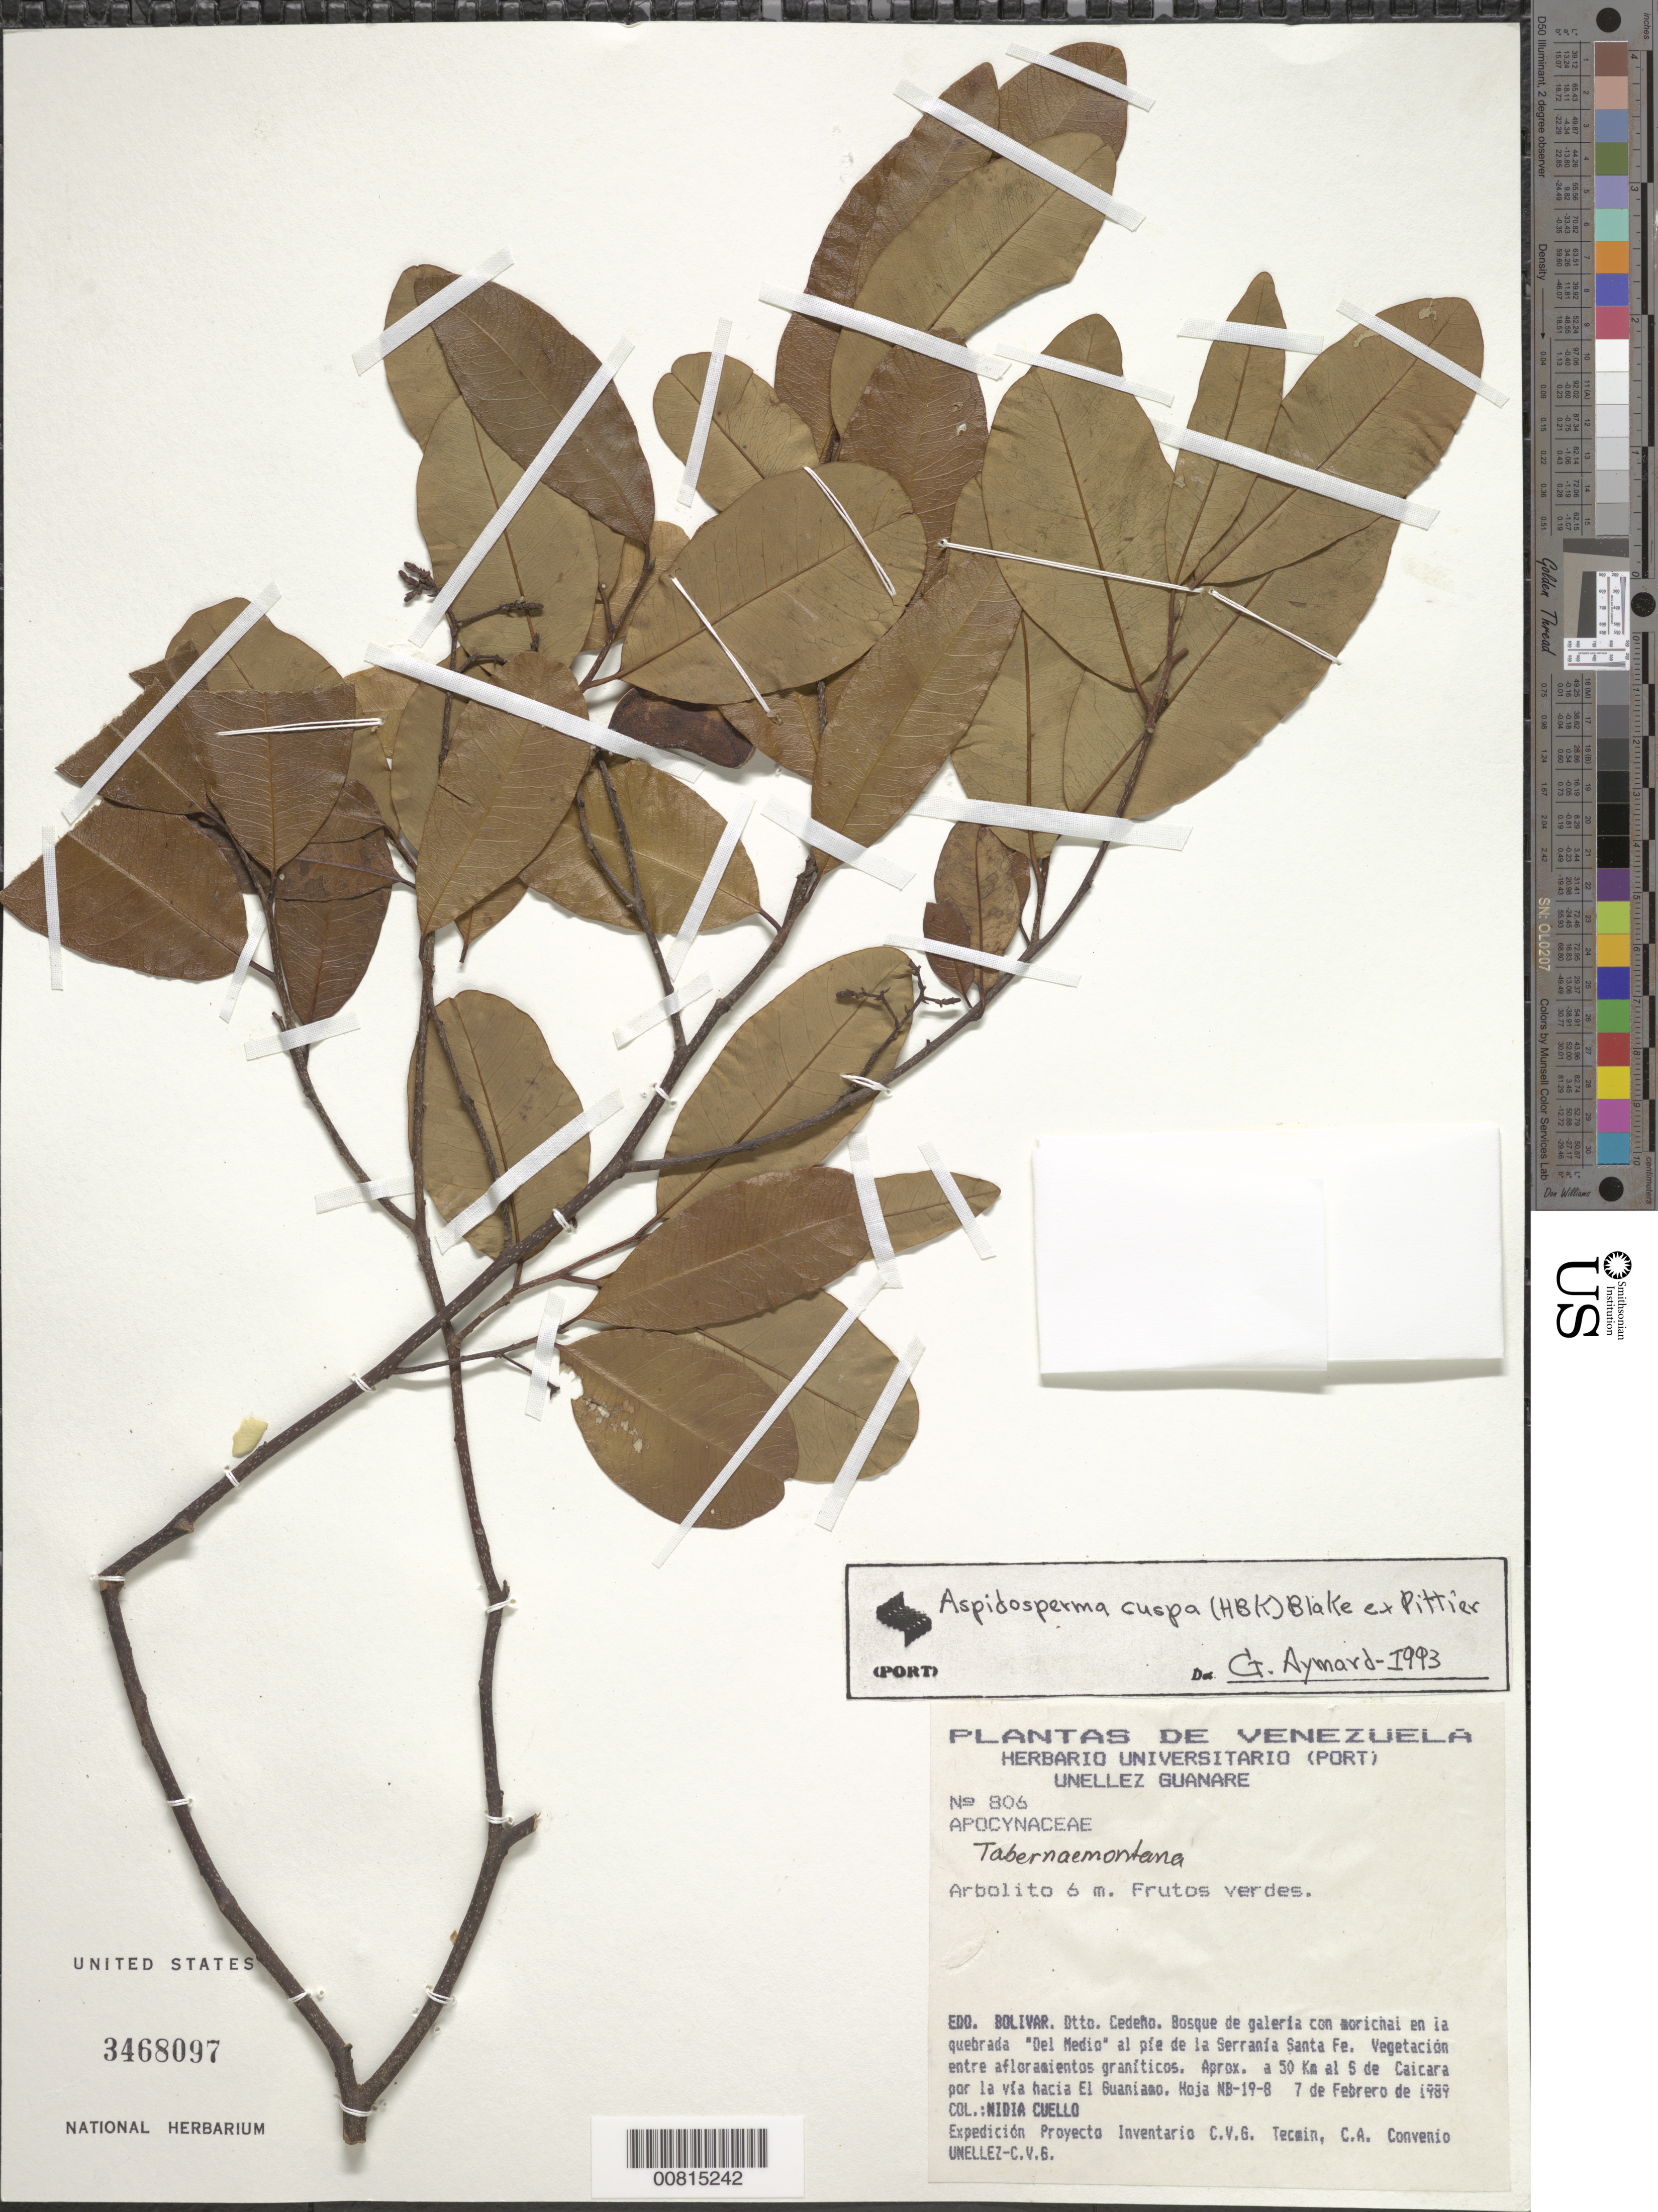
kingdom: Plantae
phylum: Tracheophyta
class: Magnoliopsida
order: Gentianales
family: Apocynaceae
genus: Aspidosperma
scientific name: Aspidosperma cuspa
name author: (Kunth) S.F. Blake ex Pittier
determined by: Aymard C., G. A., (PORT), Univ. Nac. Exp. de los Llanos Ezequiel Zamora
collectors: N. L. Cuello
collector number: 806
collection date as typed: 7-Feb-89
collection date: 1989-02-07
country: Venezuela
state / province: Bolívar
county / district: Cedeño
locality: "Del Medio" al pie Serranía Santa Fe; aprox. 50 km S Caicara por la vía hacia El Guaniamo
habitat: Bosque de galería con morichal; vegetación entre afloramientos graníticos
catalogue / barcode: US 3468097